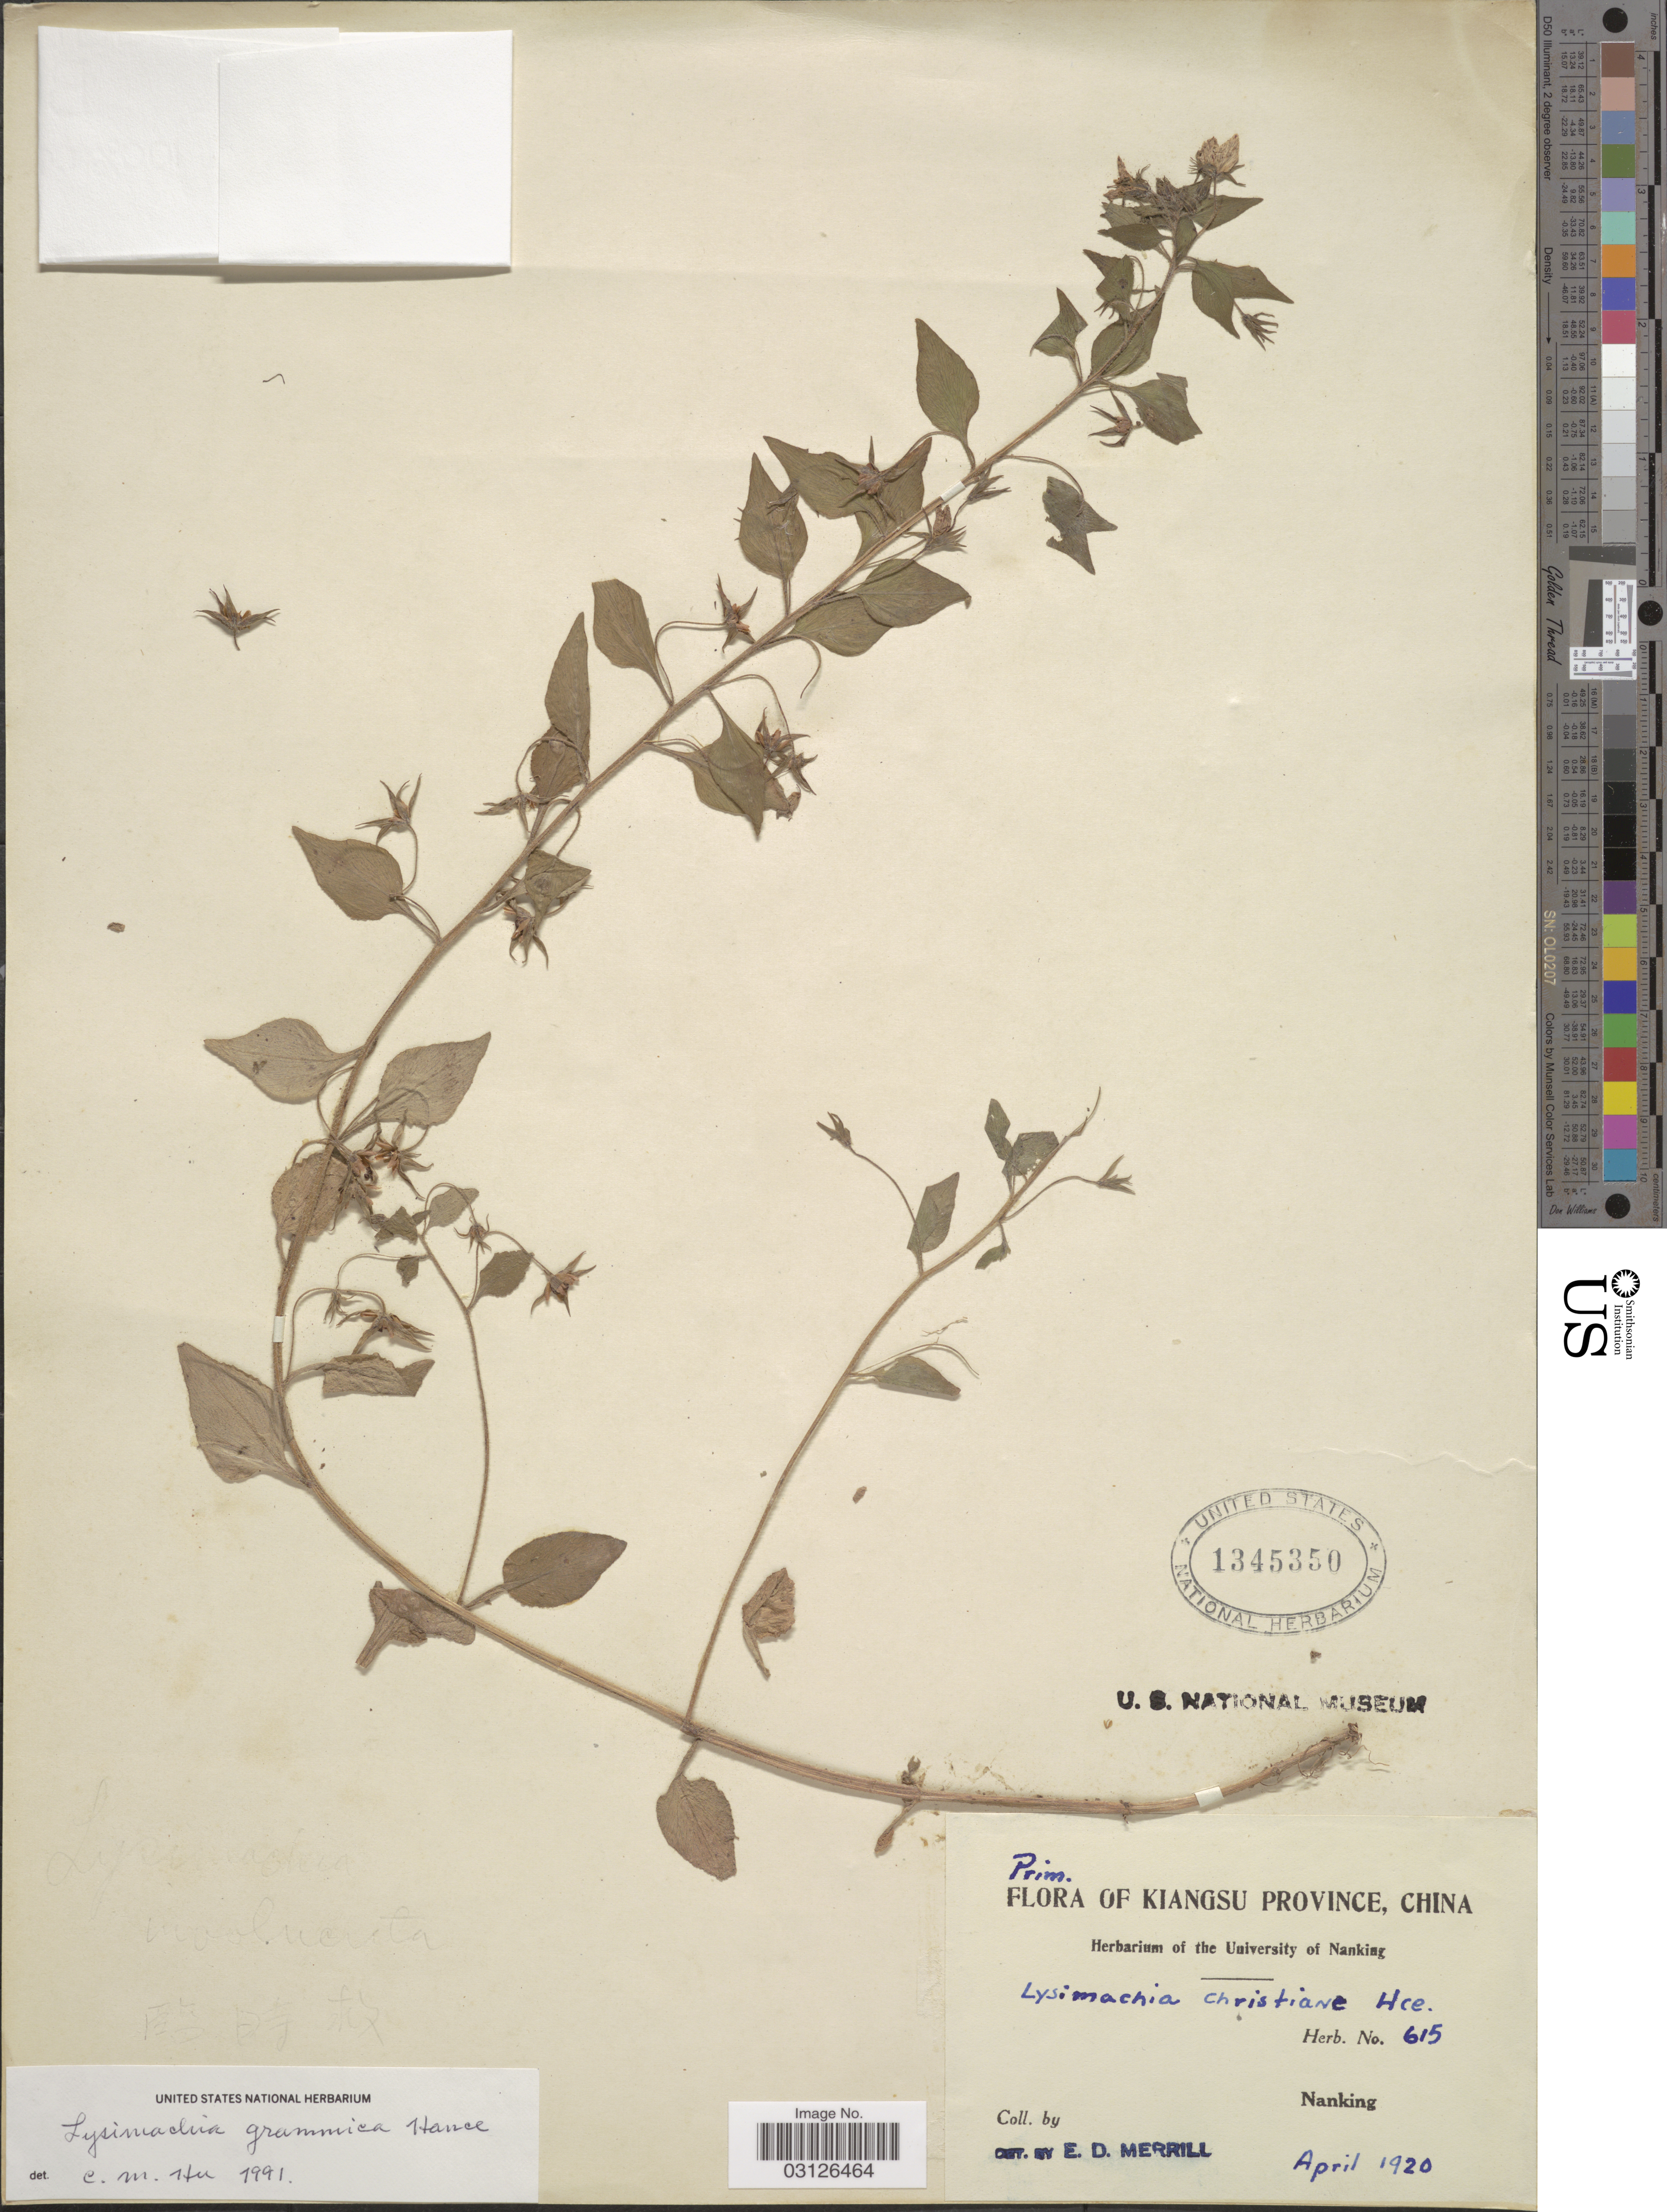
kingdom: Plantae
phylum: Tracheophyta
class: Magnoliopsida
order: Ericales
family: Primulaceae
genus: Lysimachia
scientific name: Lysimachia grammica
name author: Hance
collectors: ex herb. University of Nanking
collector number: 615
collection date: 1920-04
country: China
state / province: Jiangsu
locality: Kiangsu Province. Nanking.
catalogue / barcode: US 1345350